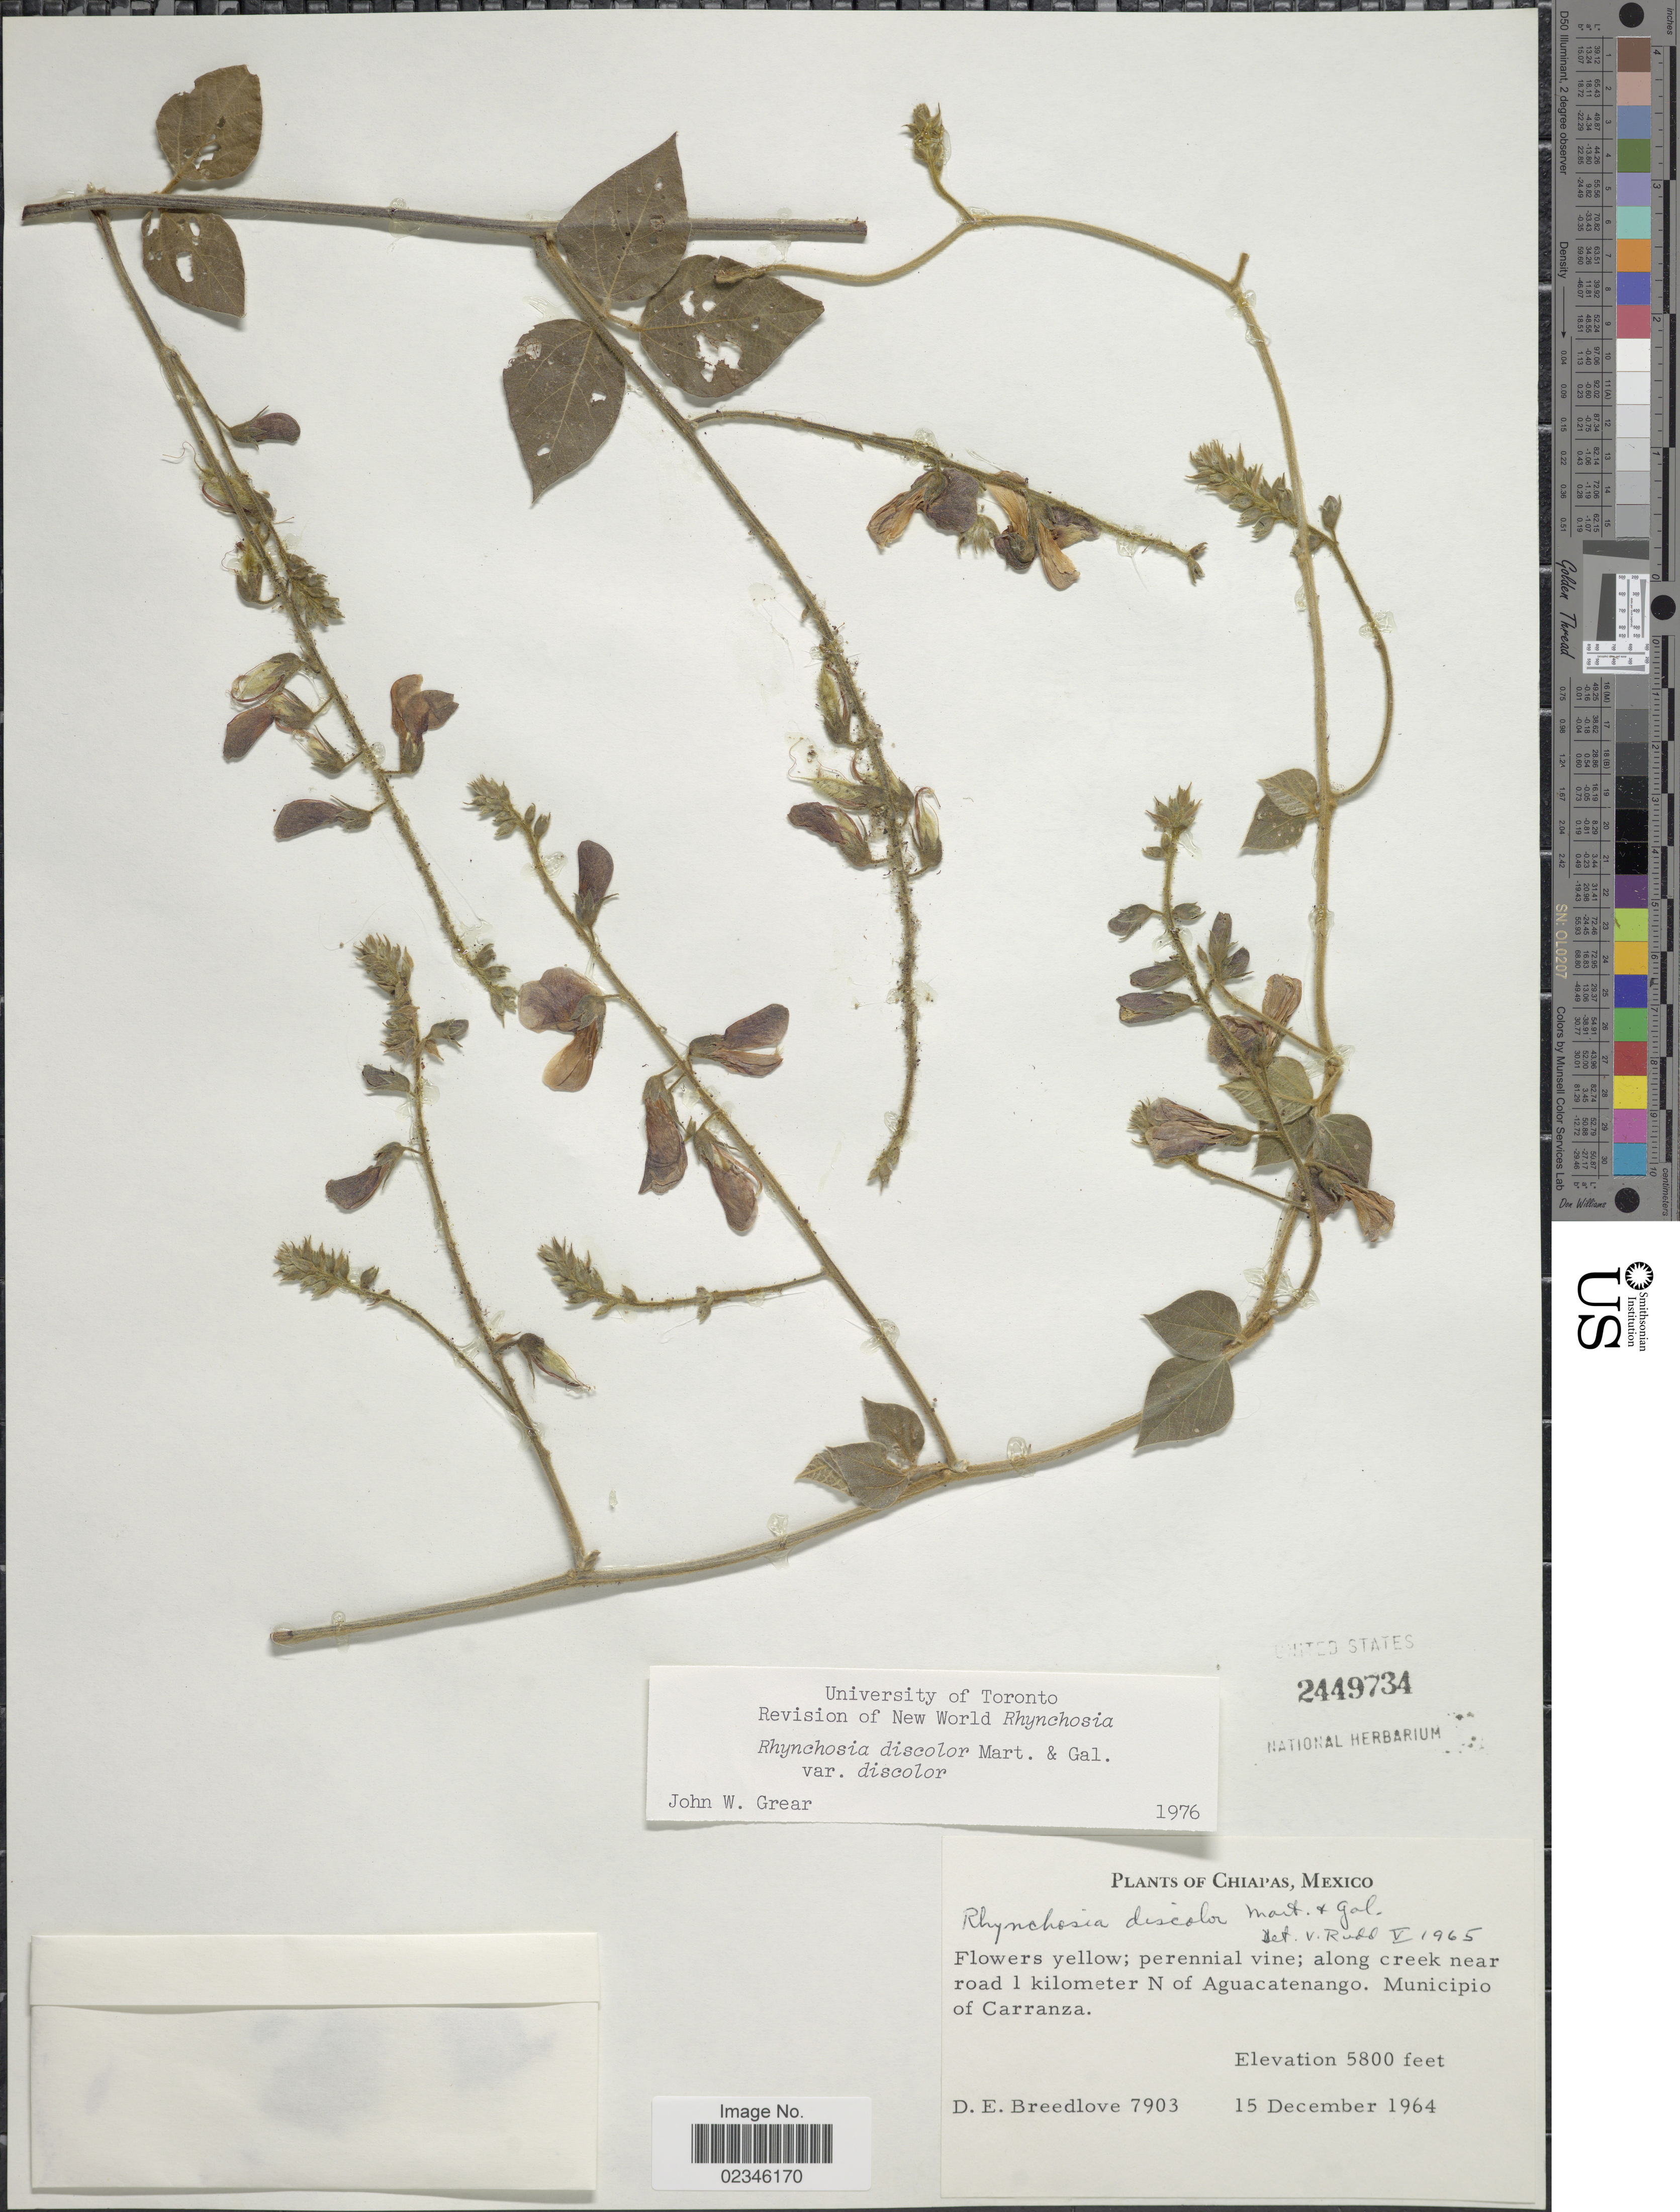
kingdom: Plantae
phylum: Tracheophyta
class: Magnoliopsida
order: Fabales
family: Fabaceae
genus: Rhynchosia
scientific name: Rhynchosia discolor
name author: M. Martens & Galeotti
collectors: D. E. Breedlove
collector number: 7903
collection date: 1964-12-15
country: Mexico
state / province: Chiapas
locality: Along creek near road 1 kilometer N of Aguacatenango. Municipio of Carranza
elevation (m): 1768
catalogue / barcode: US 2449734